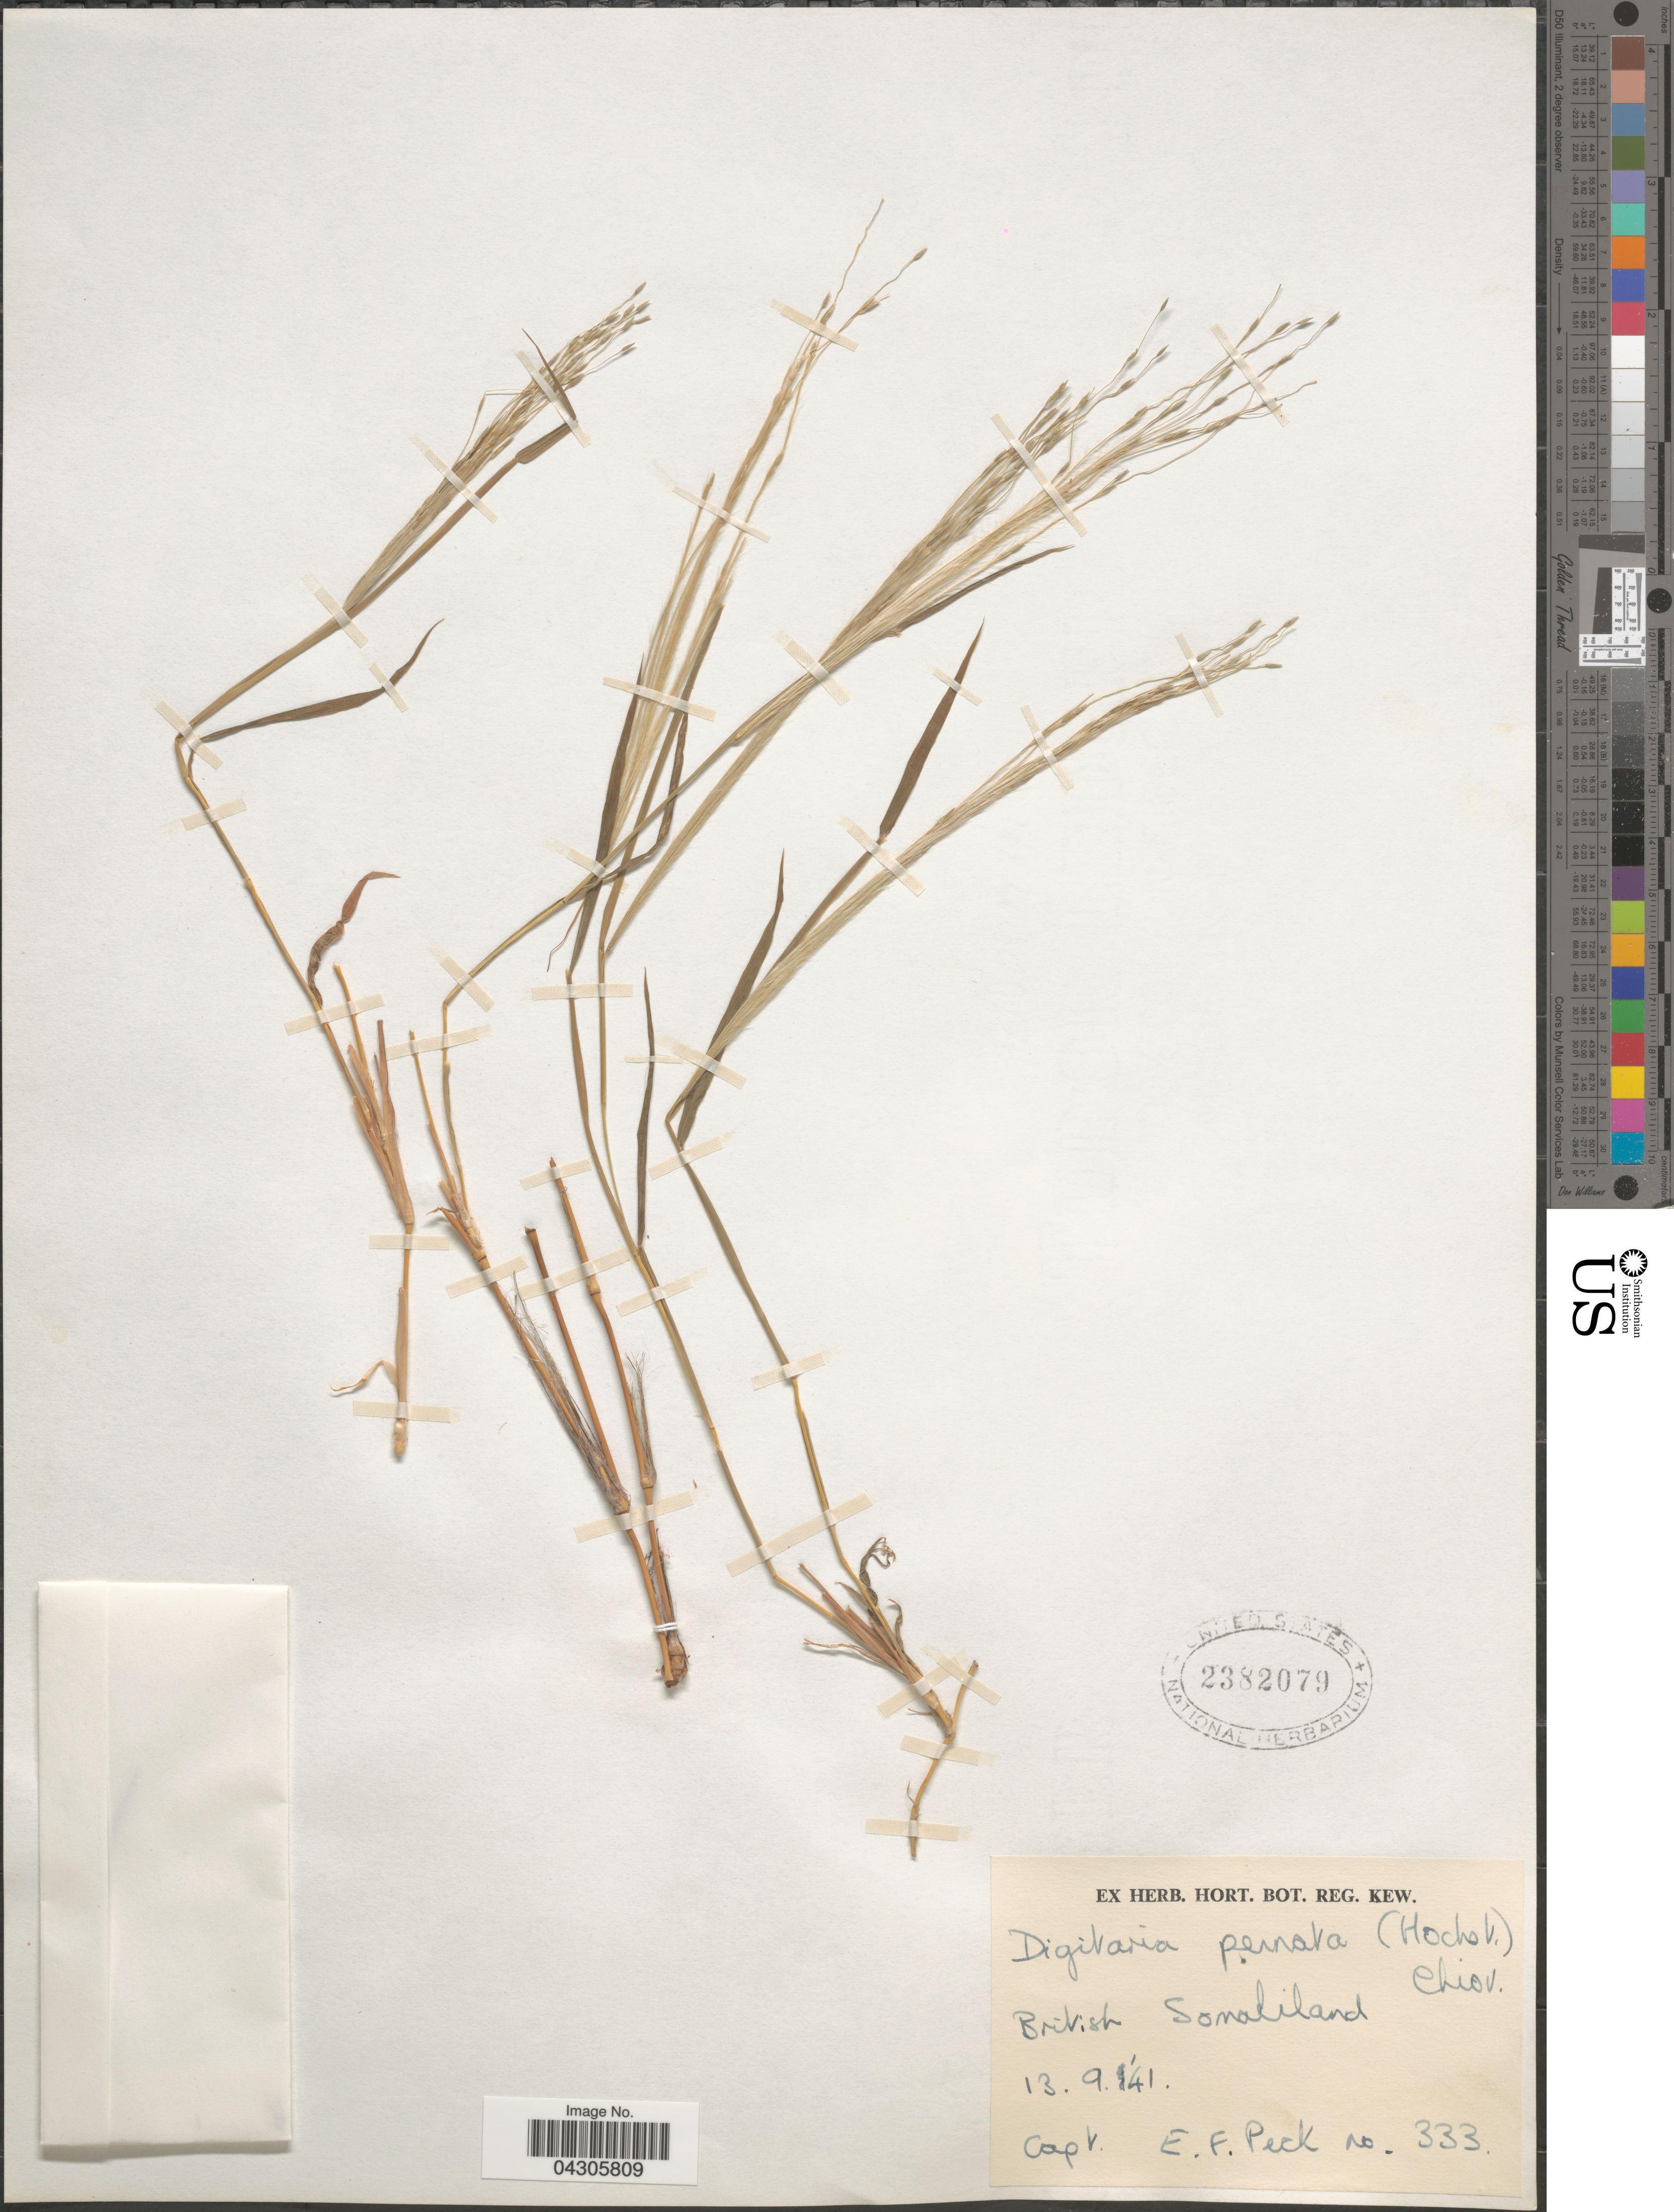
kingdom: Plantae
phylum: Tracheophyta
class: Liliopsida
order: Poales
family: Poaceae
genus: Digitaria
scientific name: Digitaria pennata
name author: (Hochst.) T. Cooke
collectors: E. Peck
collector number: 333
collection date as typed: Transcribed d/m/y: 13/9/41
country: Somalia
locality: British Somaliland.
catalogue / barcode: US 2382079